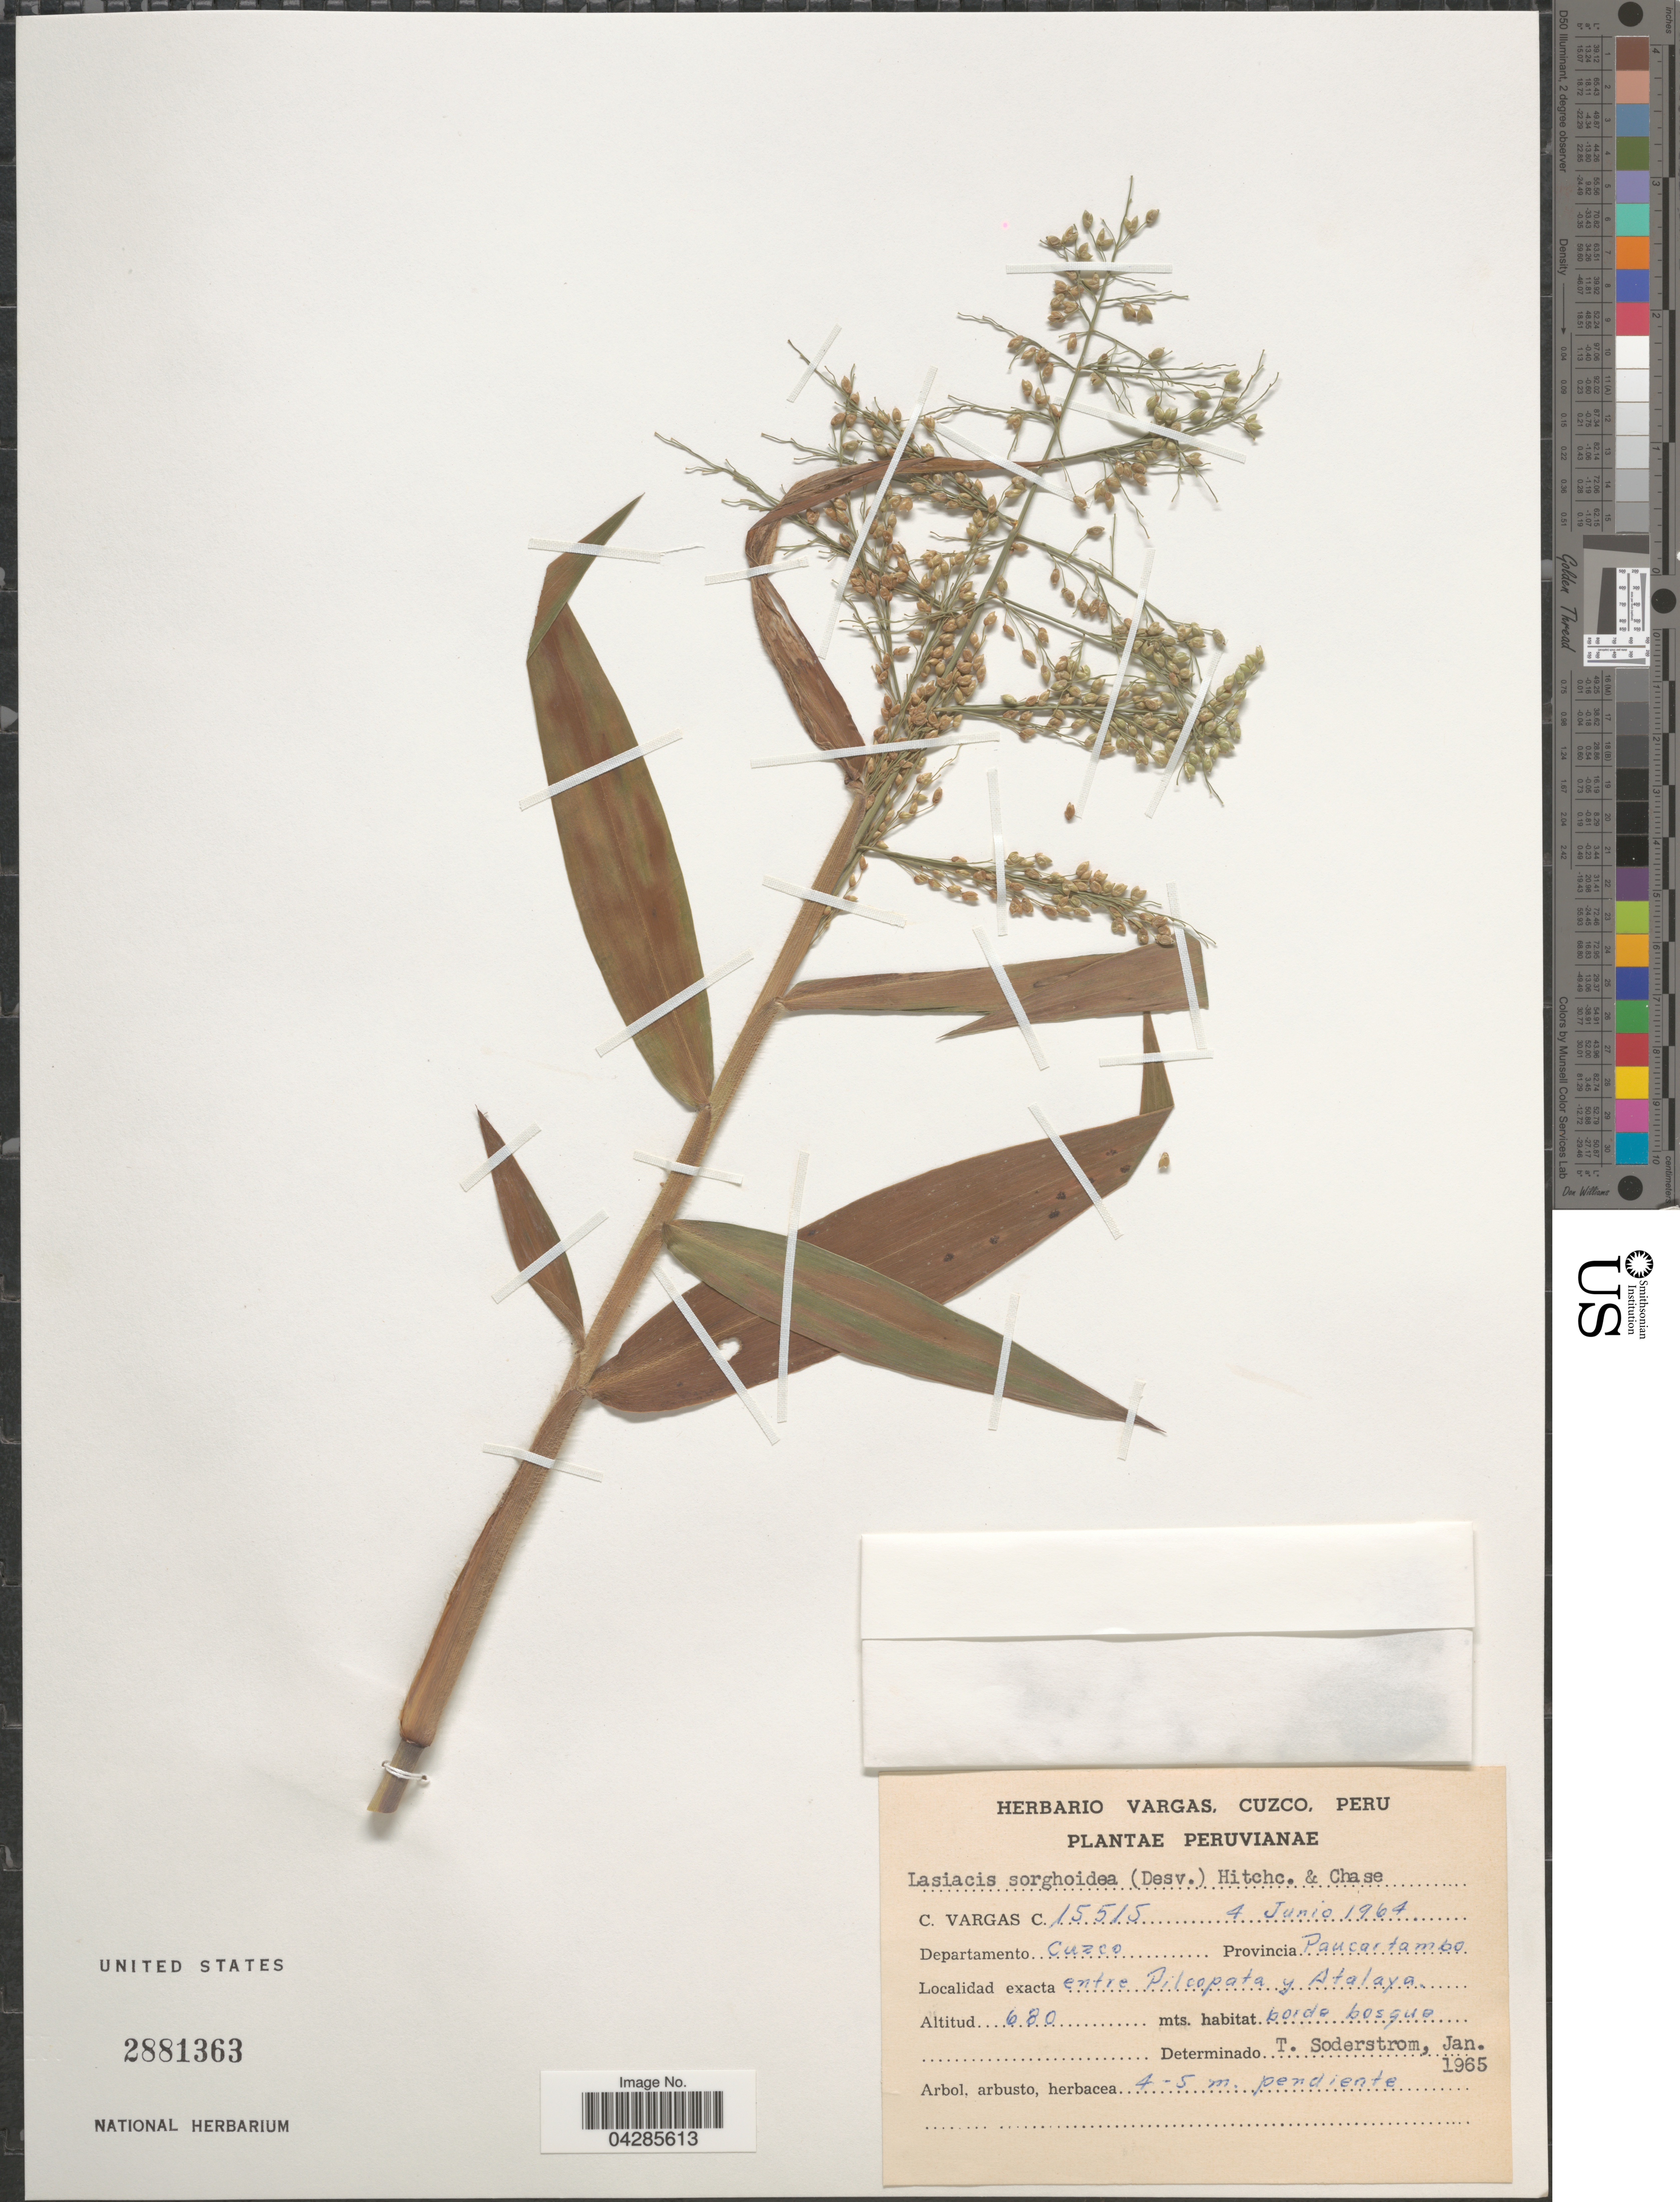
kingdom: Plantae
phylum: Tracheophyta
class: Liliopsida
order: Poales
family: Poaceae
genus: Lasiacis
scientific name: Lasiacis sorghoidea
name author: (Desv. ex Ham.) Hitchc. & Chase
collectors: C. Vargas Calderón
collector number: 15515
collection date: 1964-06-04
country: Peru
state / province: Cusco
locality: Departamento Cuzco. Provincia Paucartambo. Entre Pilcopata y Atalaya.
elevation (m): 680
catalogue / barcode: US 2881363